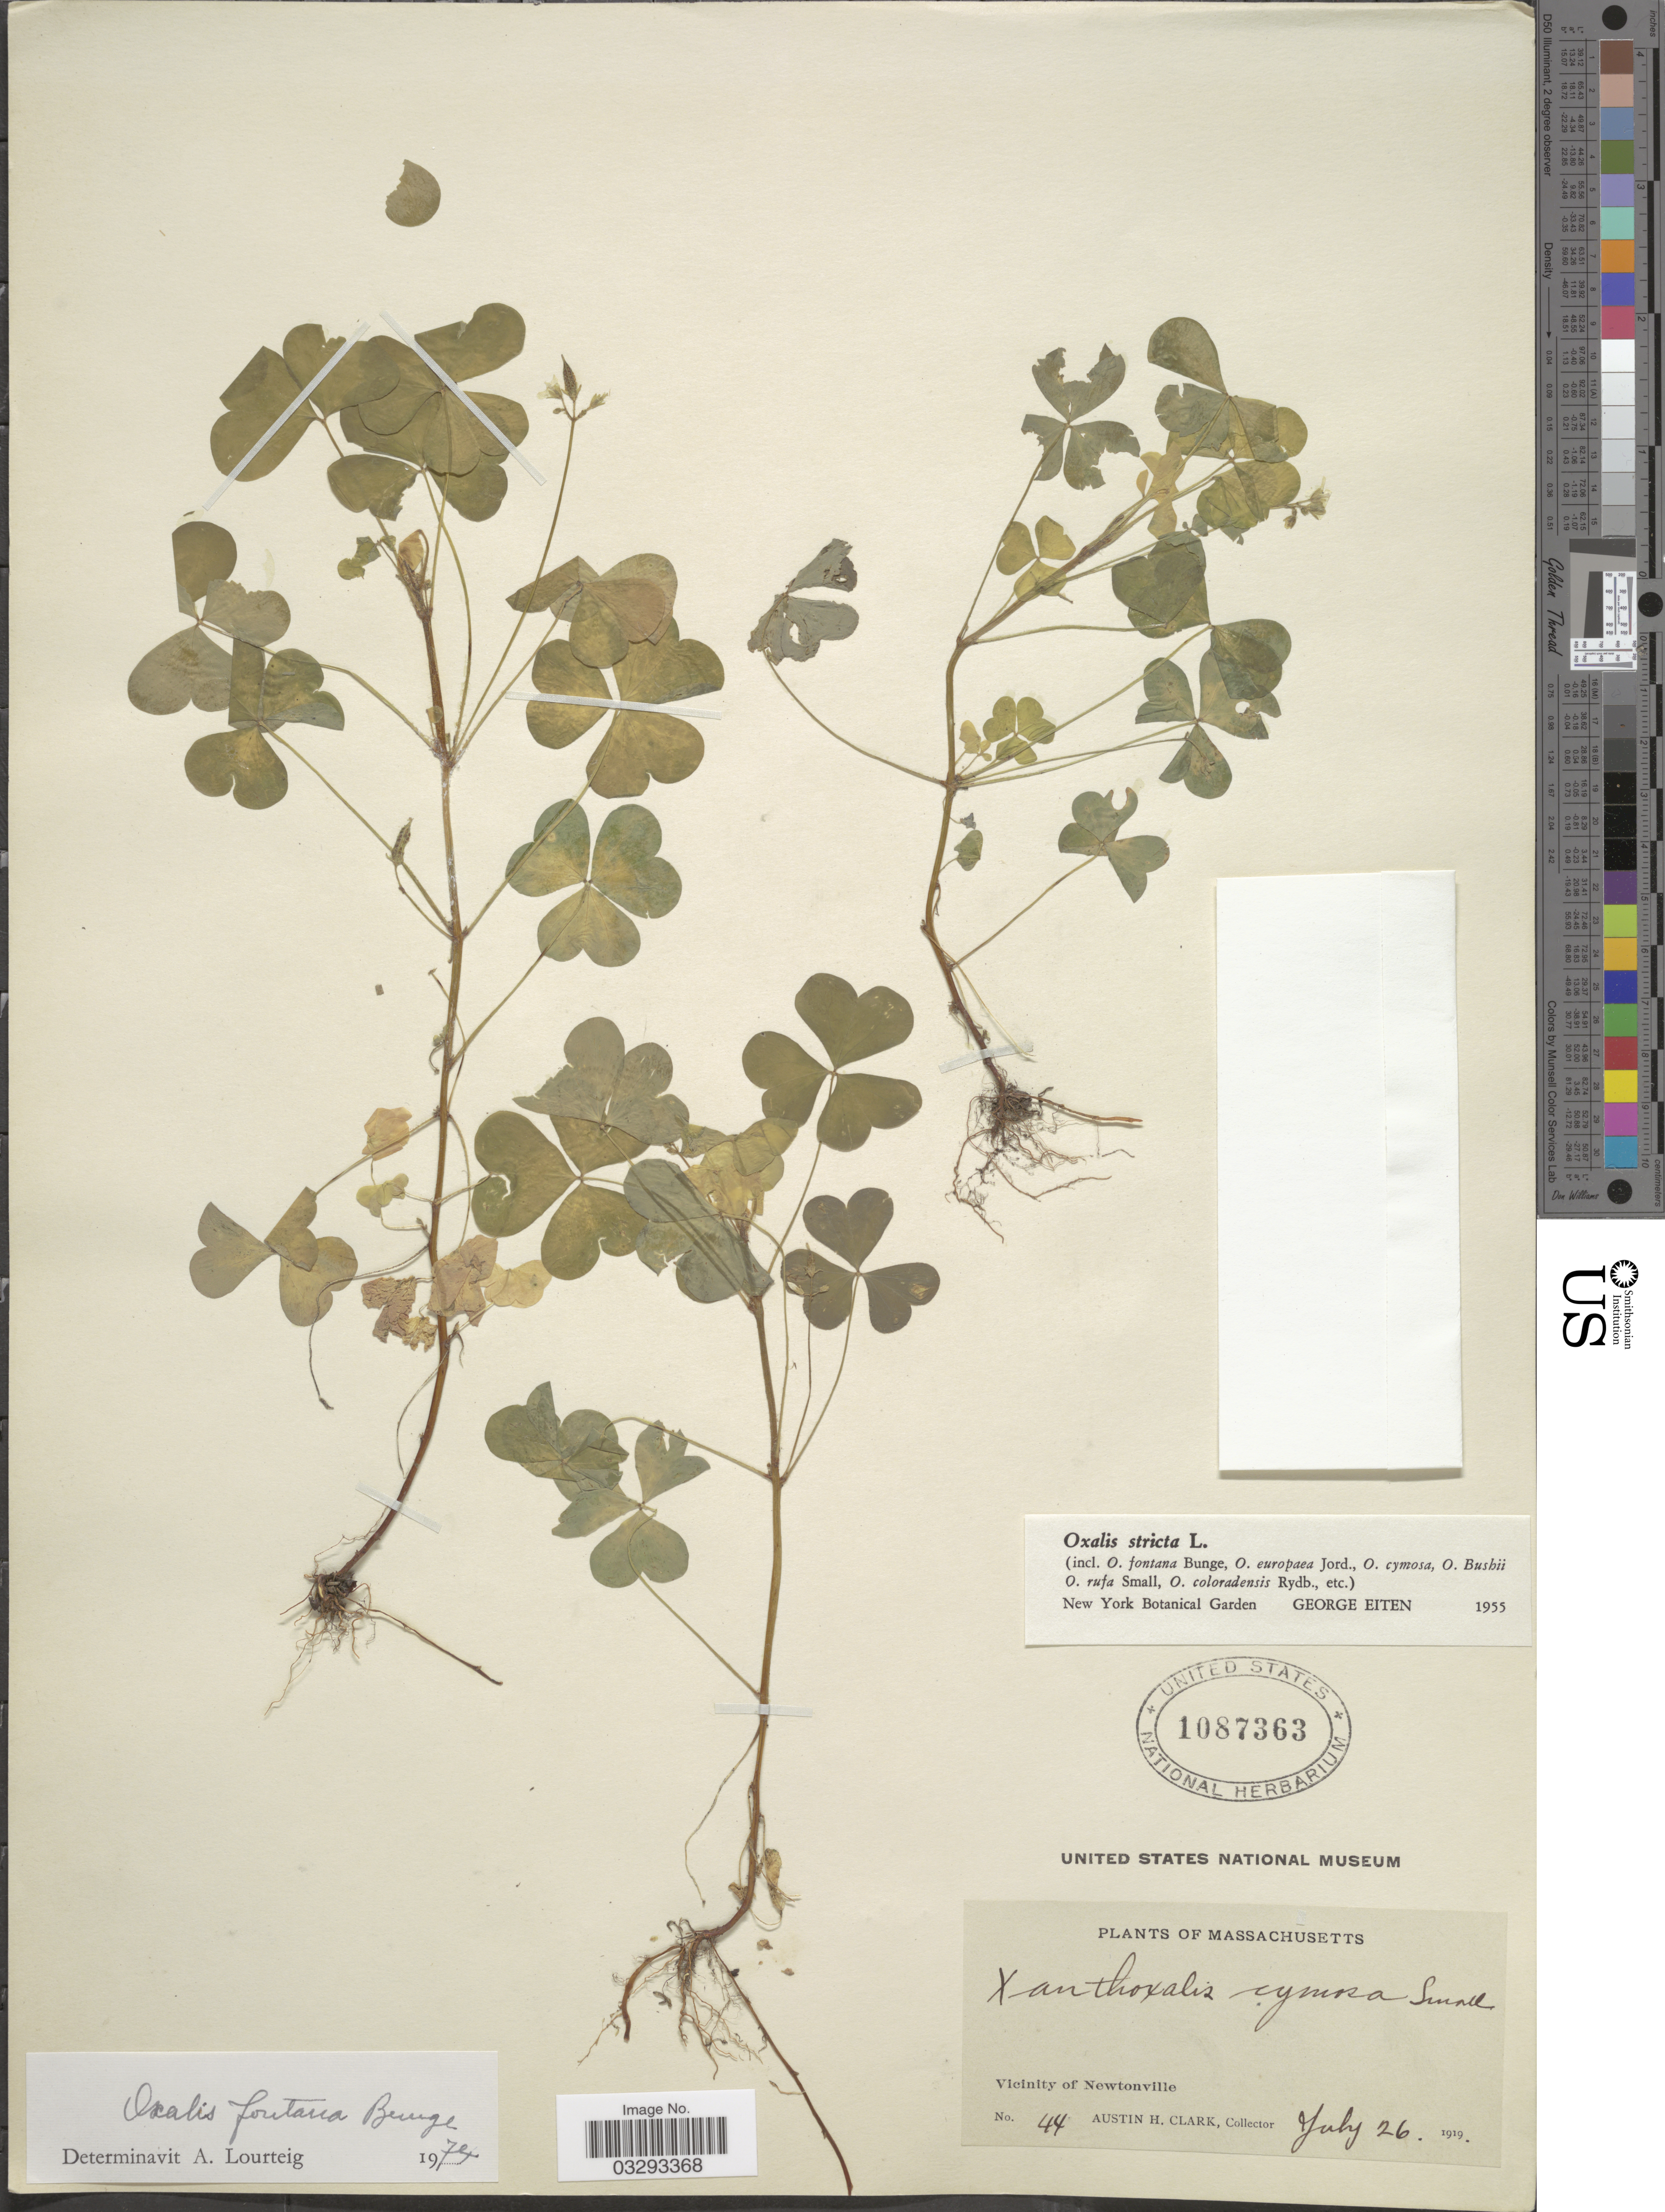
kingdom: Plantae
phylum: Tracheophyta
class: Magnoliopsida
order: Oxalidales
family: Oxalidaceae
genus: Oxalis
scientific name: Oxalis fontana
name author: Bunge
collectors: A. H. Clark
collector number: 44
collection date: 1919-07-26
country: United States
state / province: Massachusetts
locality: Vicinity of Newtonville.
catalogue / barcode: US 1087363